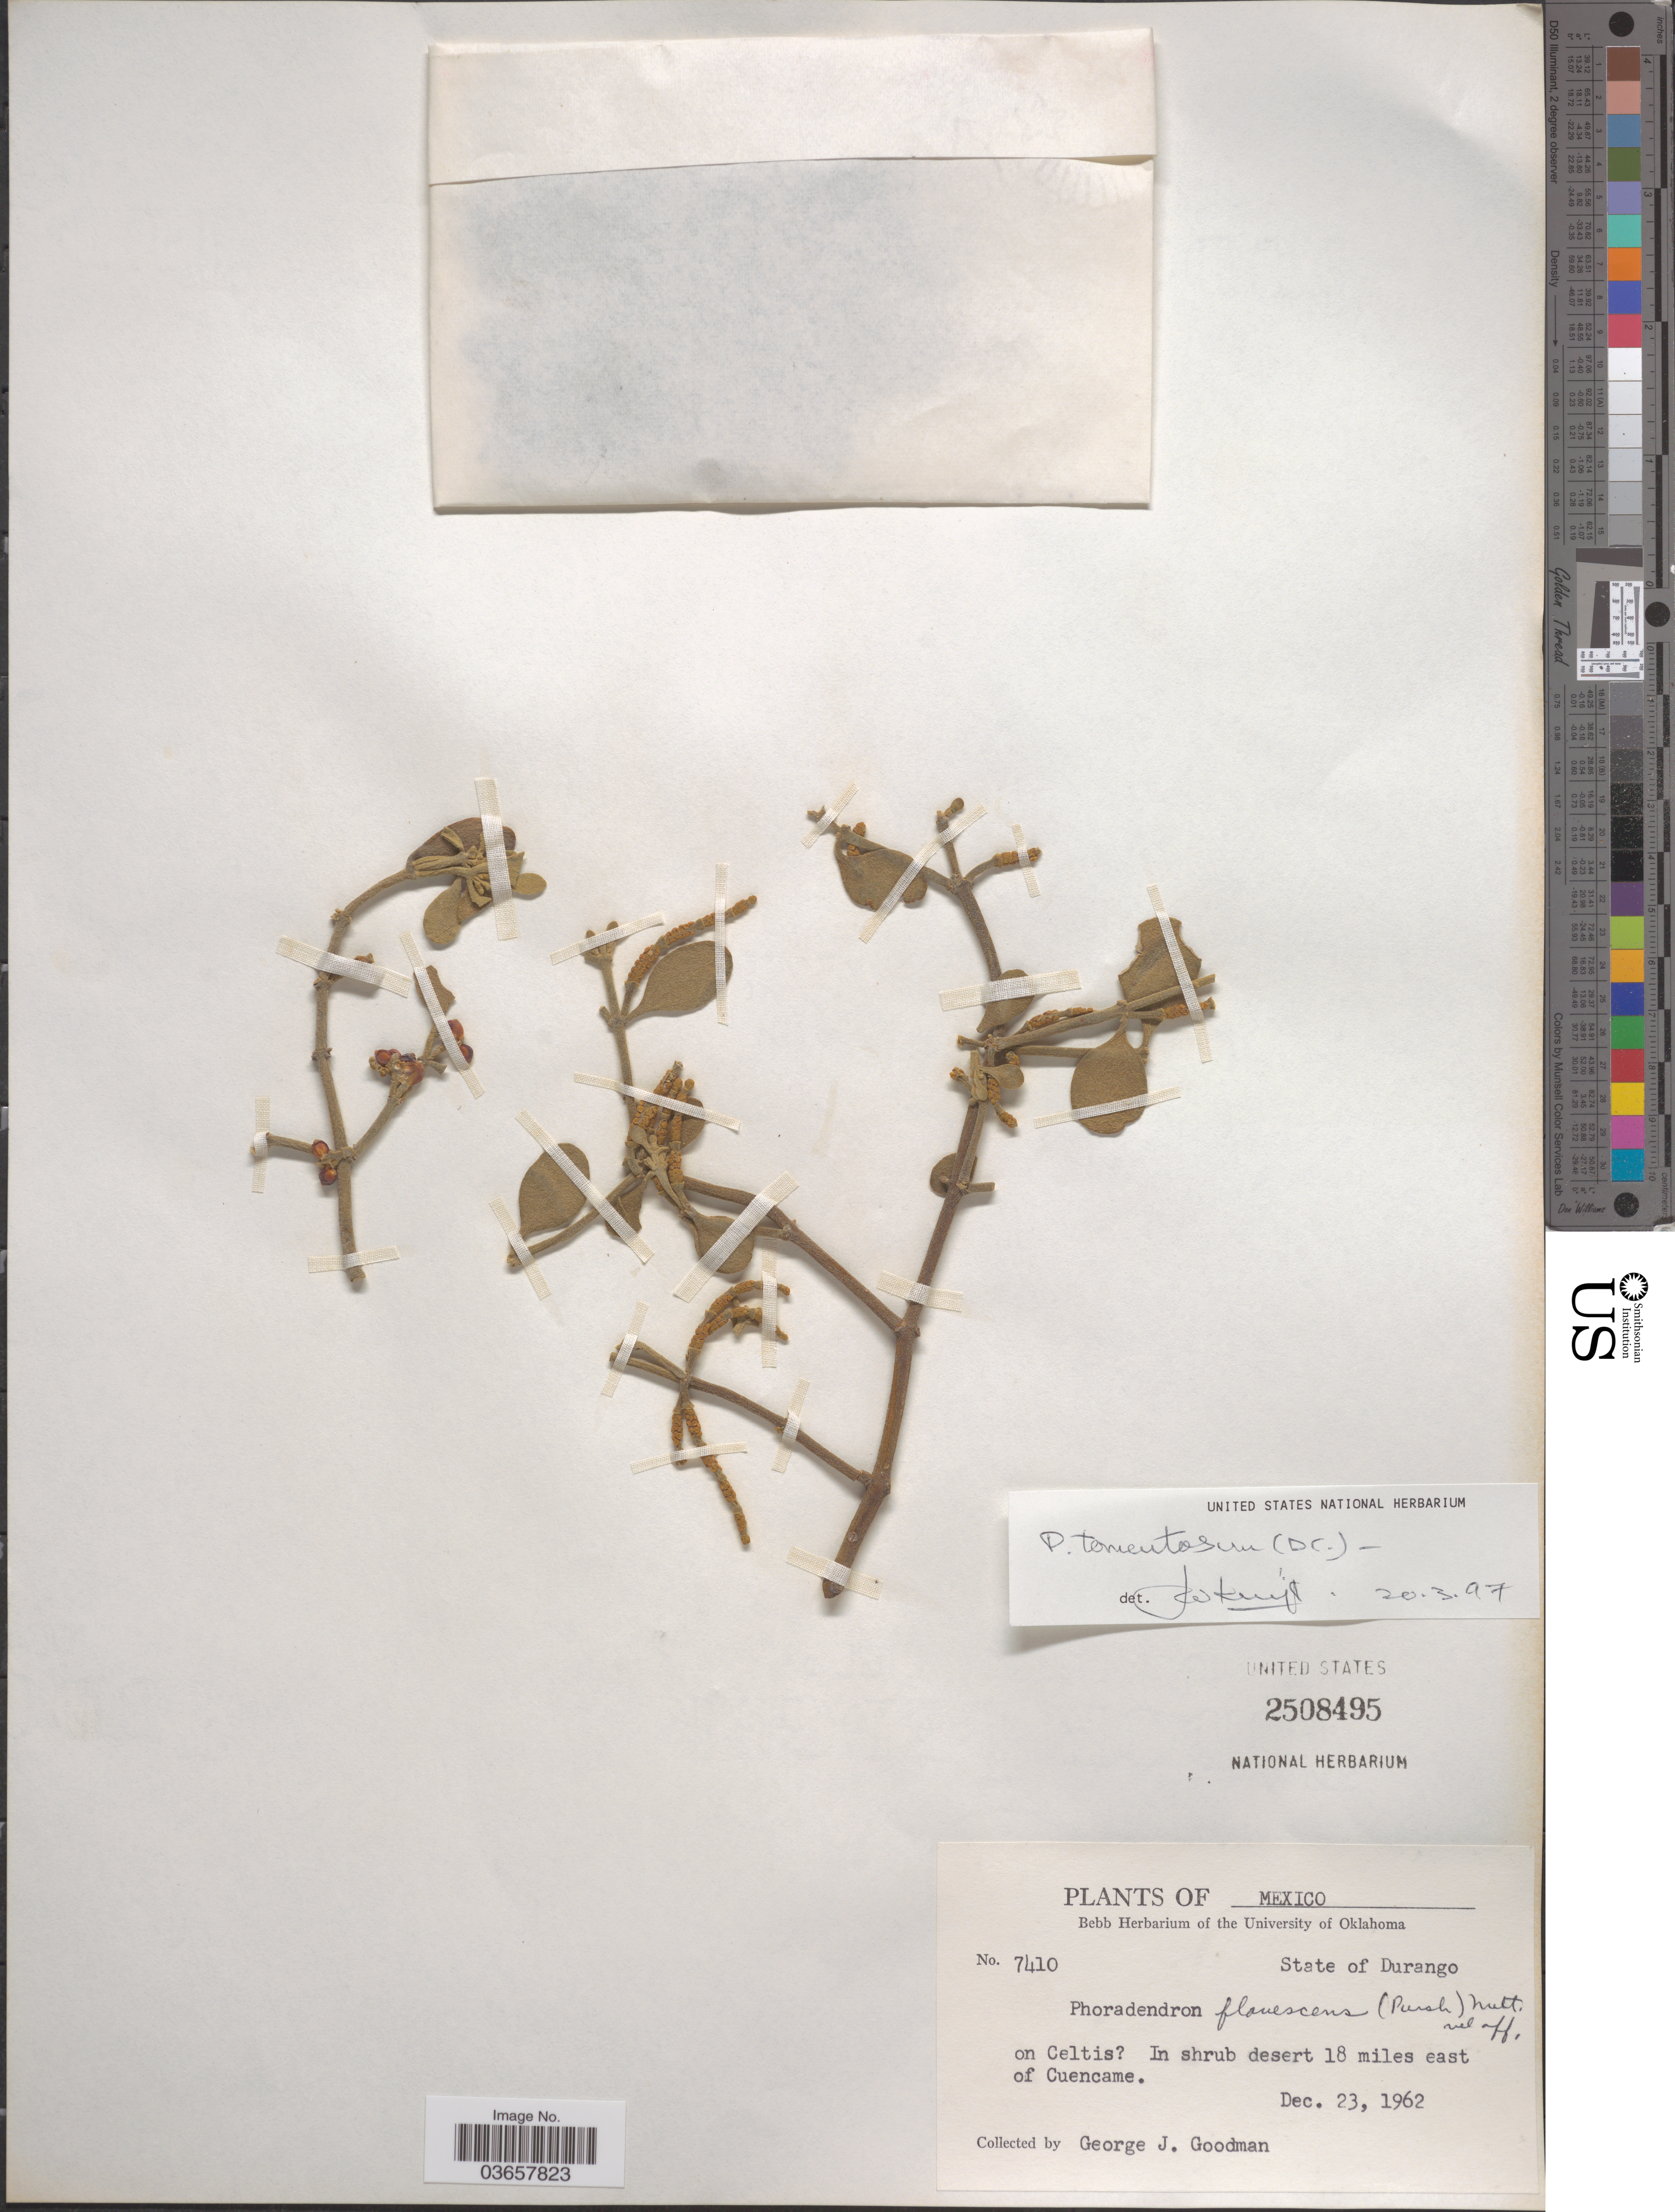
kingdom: Plantae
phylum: Tracheophyta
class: Magnoliopsida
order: Santalales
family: Viscaceae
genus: Phoradendron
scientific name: Phoradendron tomentosum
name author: DC.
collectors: G. J. Goodman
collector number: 7410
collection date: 1962-12-23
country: Mexico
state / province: Durango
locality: In shrub desert 18 miles east of Cuencame.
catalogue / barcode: US 2508495